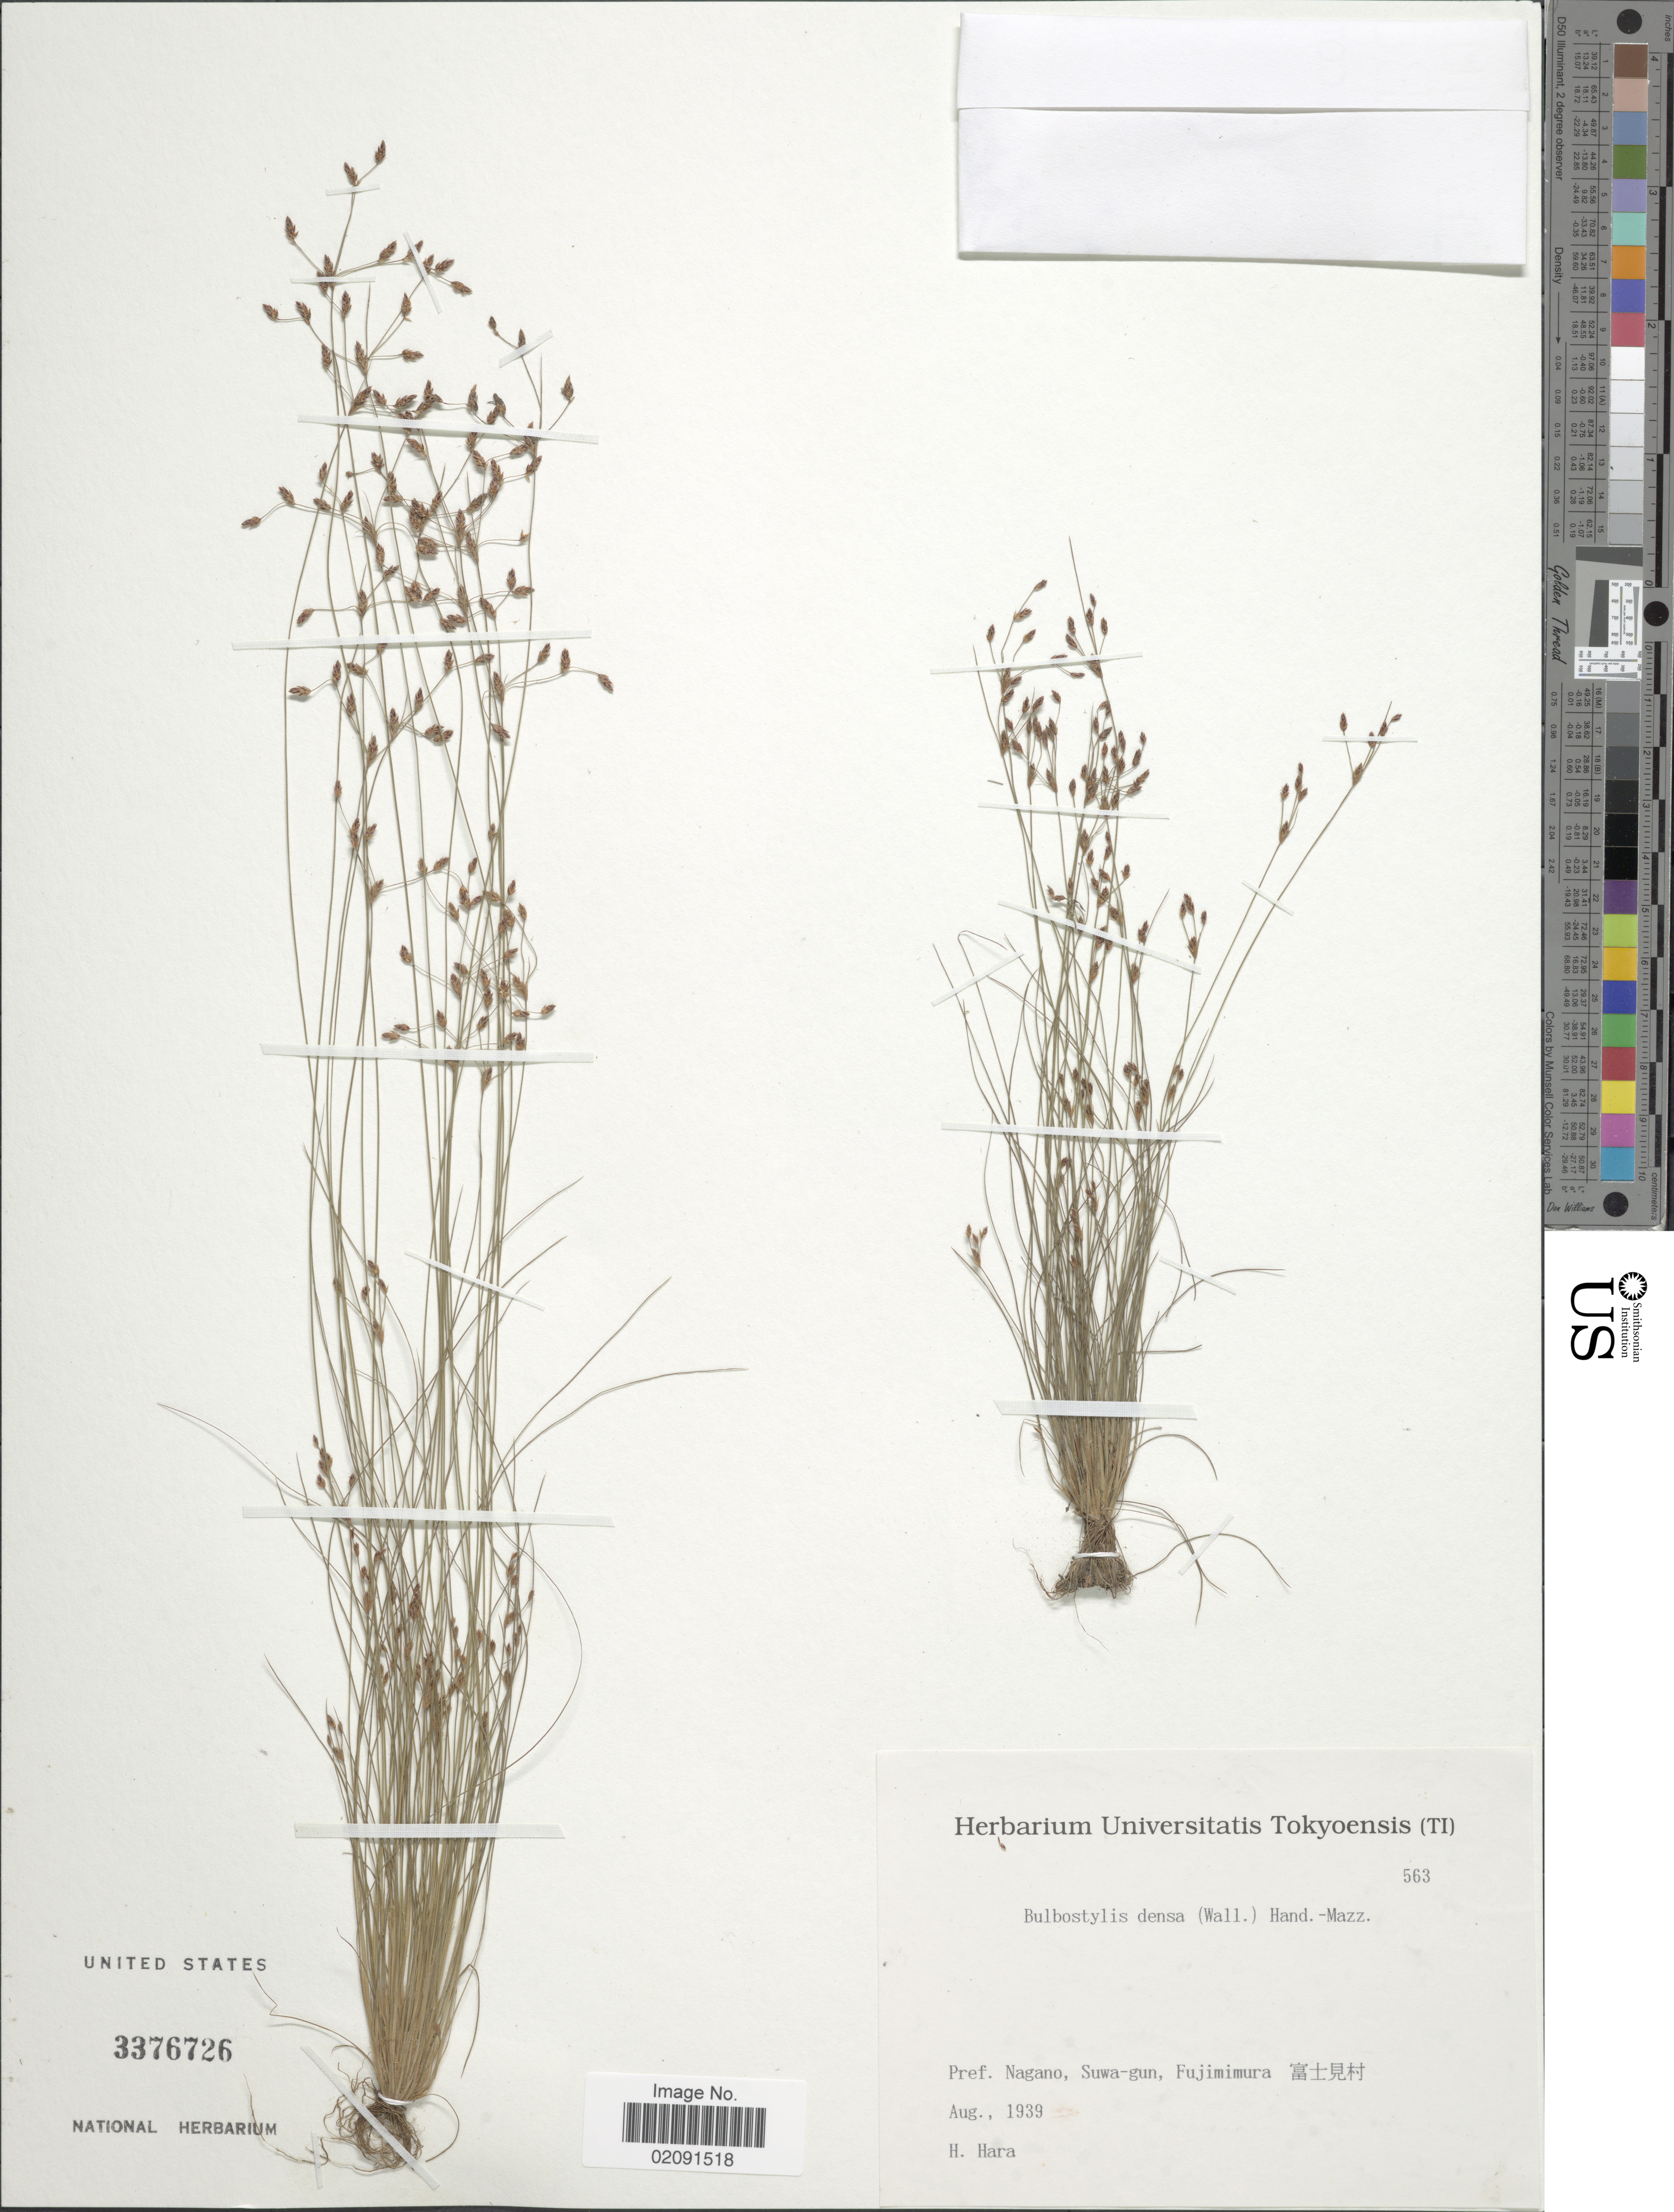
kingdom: Plantae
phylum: Tracheophyta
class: Liliopsida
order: Poales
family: Cyperaceae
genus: Bulbostylis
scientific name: Bulbostylis densa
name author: (Wall.) Hand.-Mazz.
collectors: H. Hara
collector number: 563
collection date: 1939-08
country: Japan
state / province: Nagano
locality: Pref. Nagano, Suwa-gun, Fujimimura.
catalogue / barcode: US 3376726